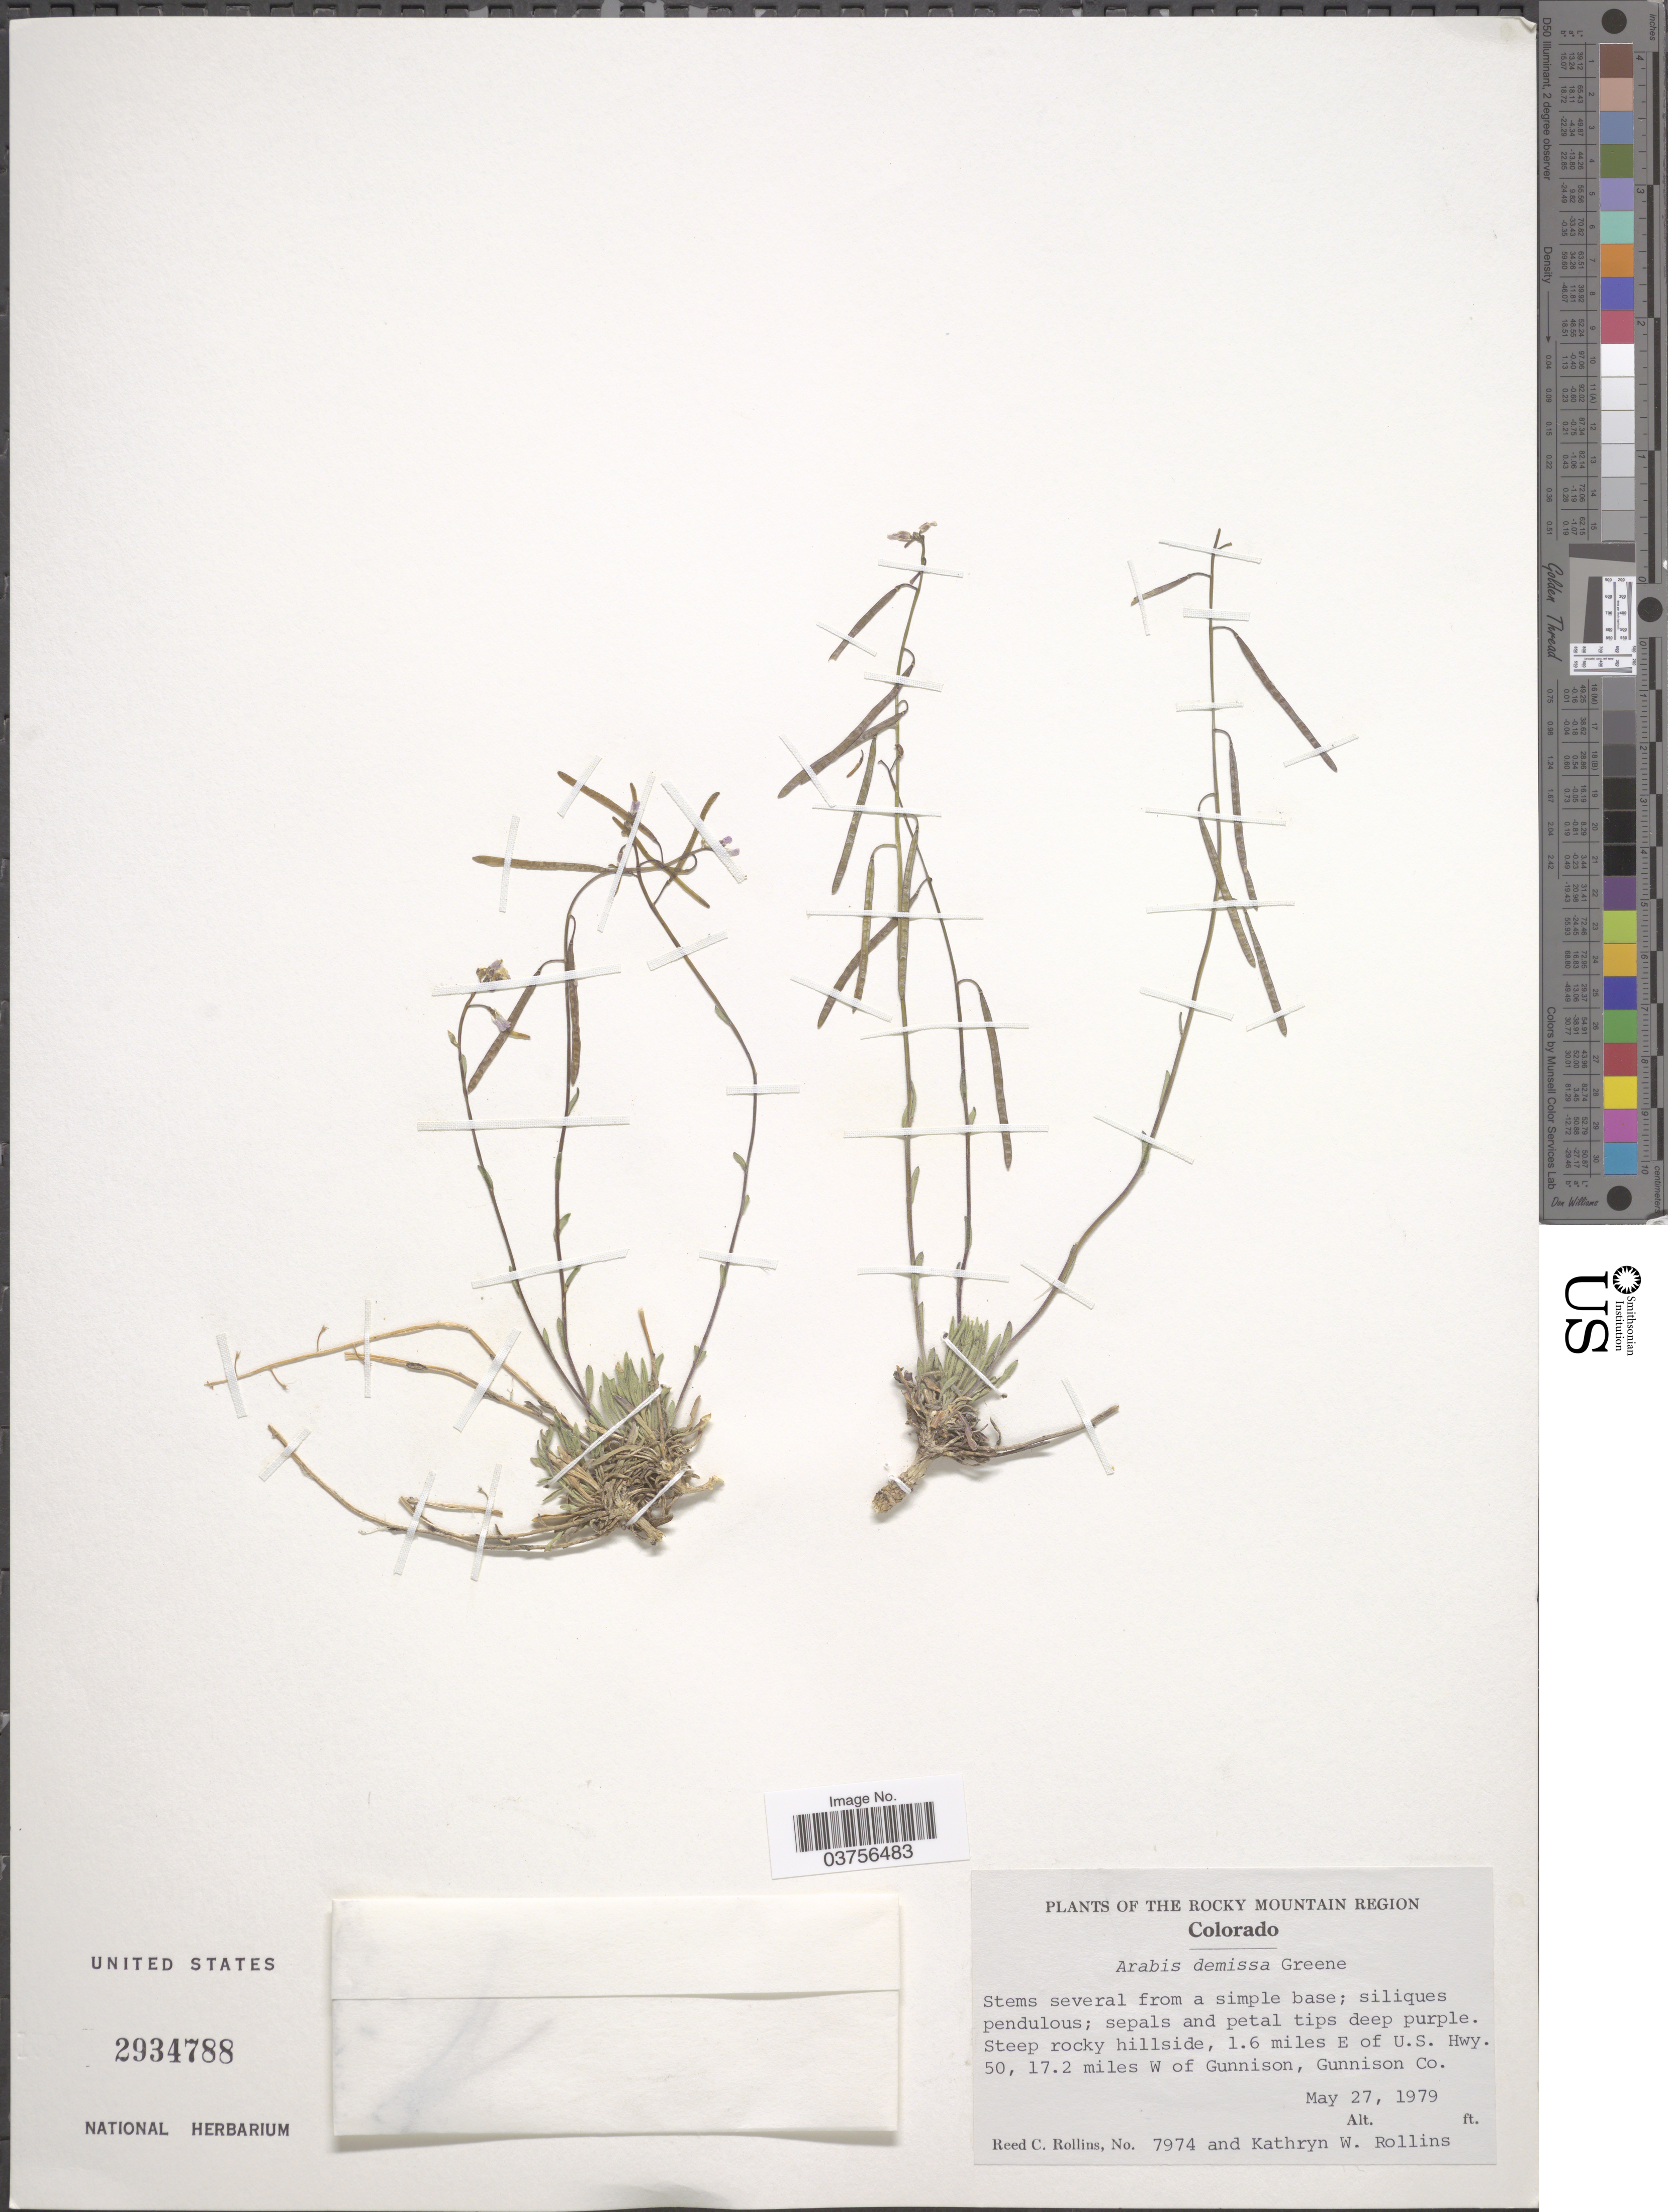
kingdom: Plantae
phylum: Tracheophyta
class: Magnoliopsida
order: Brassicales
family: Brassicaceae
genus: Arabis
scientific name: Arabis demissa var. demissa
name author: Greene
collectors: R. C. Rollins & K. W. Rollins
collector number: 7974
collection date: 1979-05-27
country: United States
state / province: Colorado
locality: The Rocky Mountain Region. 1.6 miles E of U. S. Hwy. 50, 17.2 miles W of Gunnison, Gunnison Co.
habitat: steep rocky hillside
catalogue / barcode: US 2934788